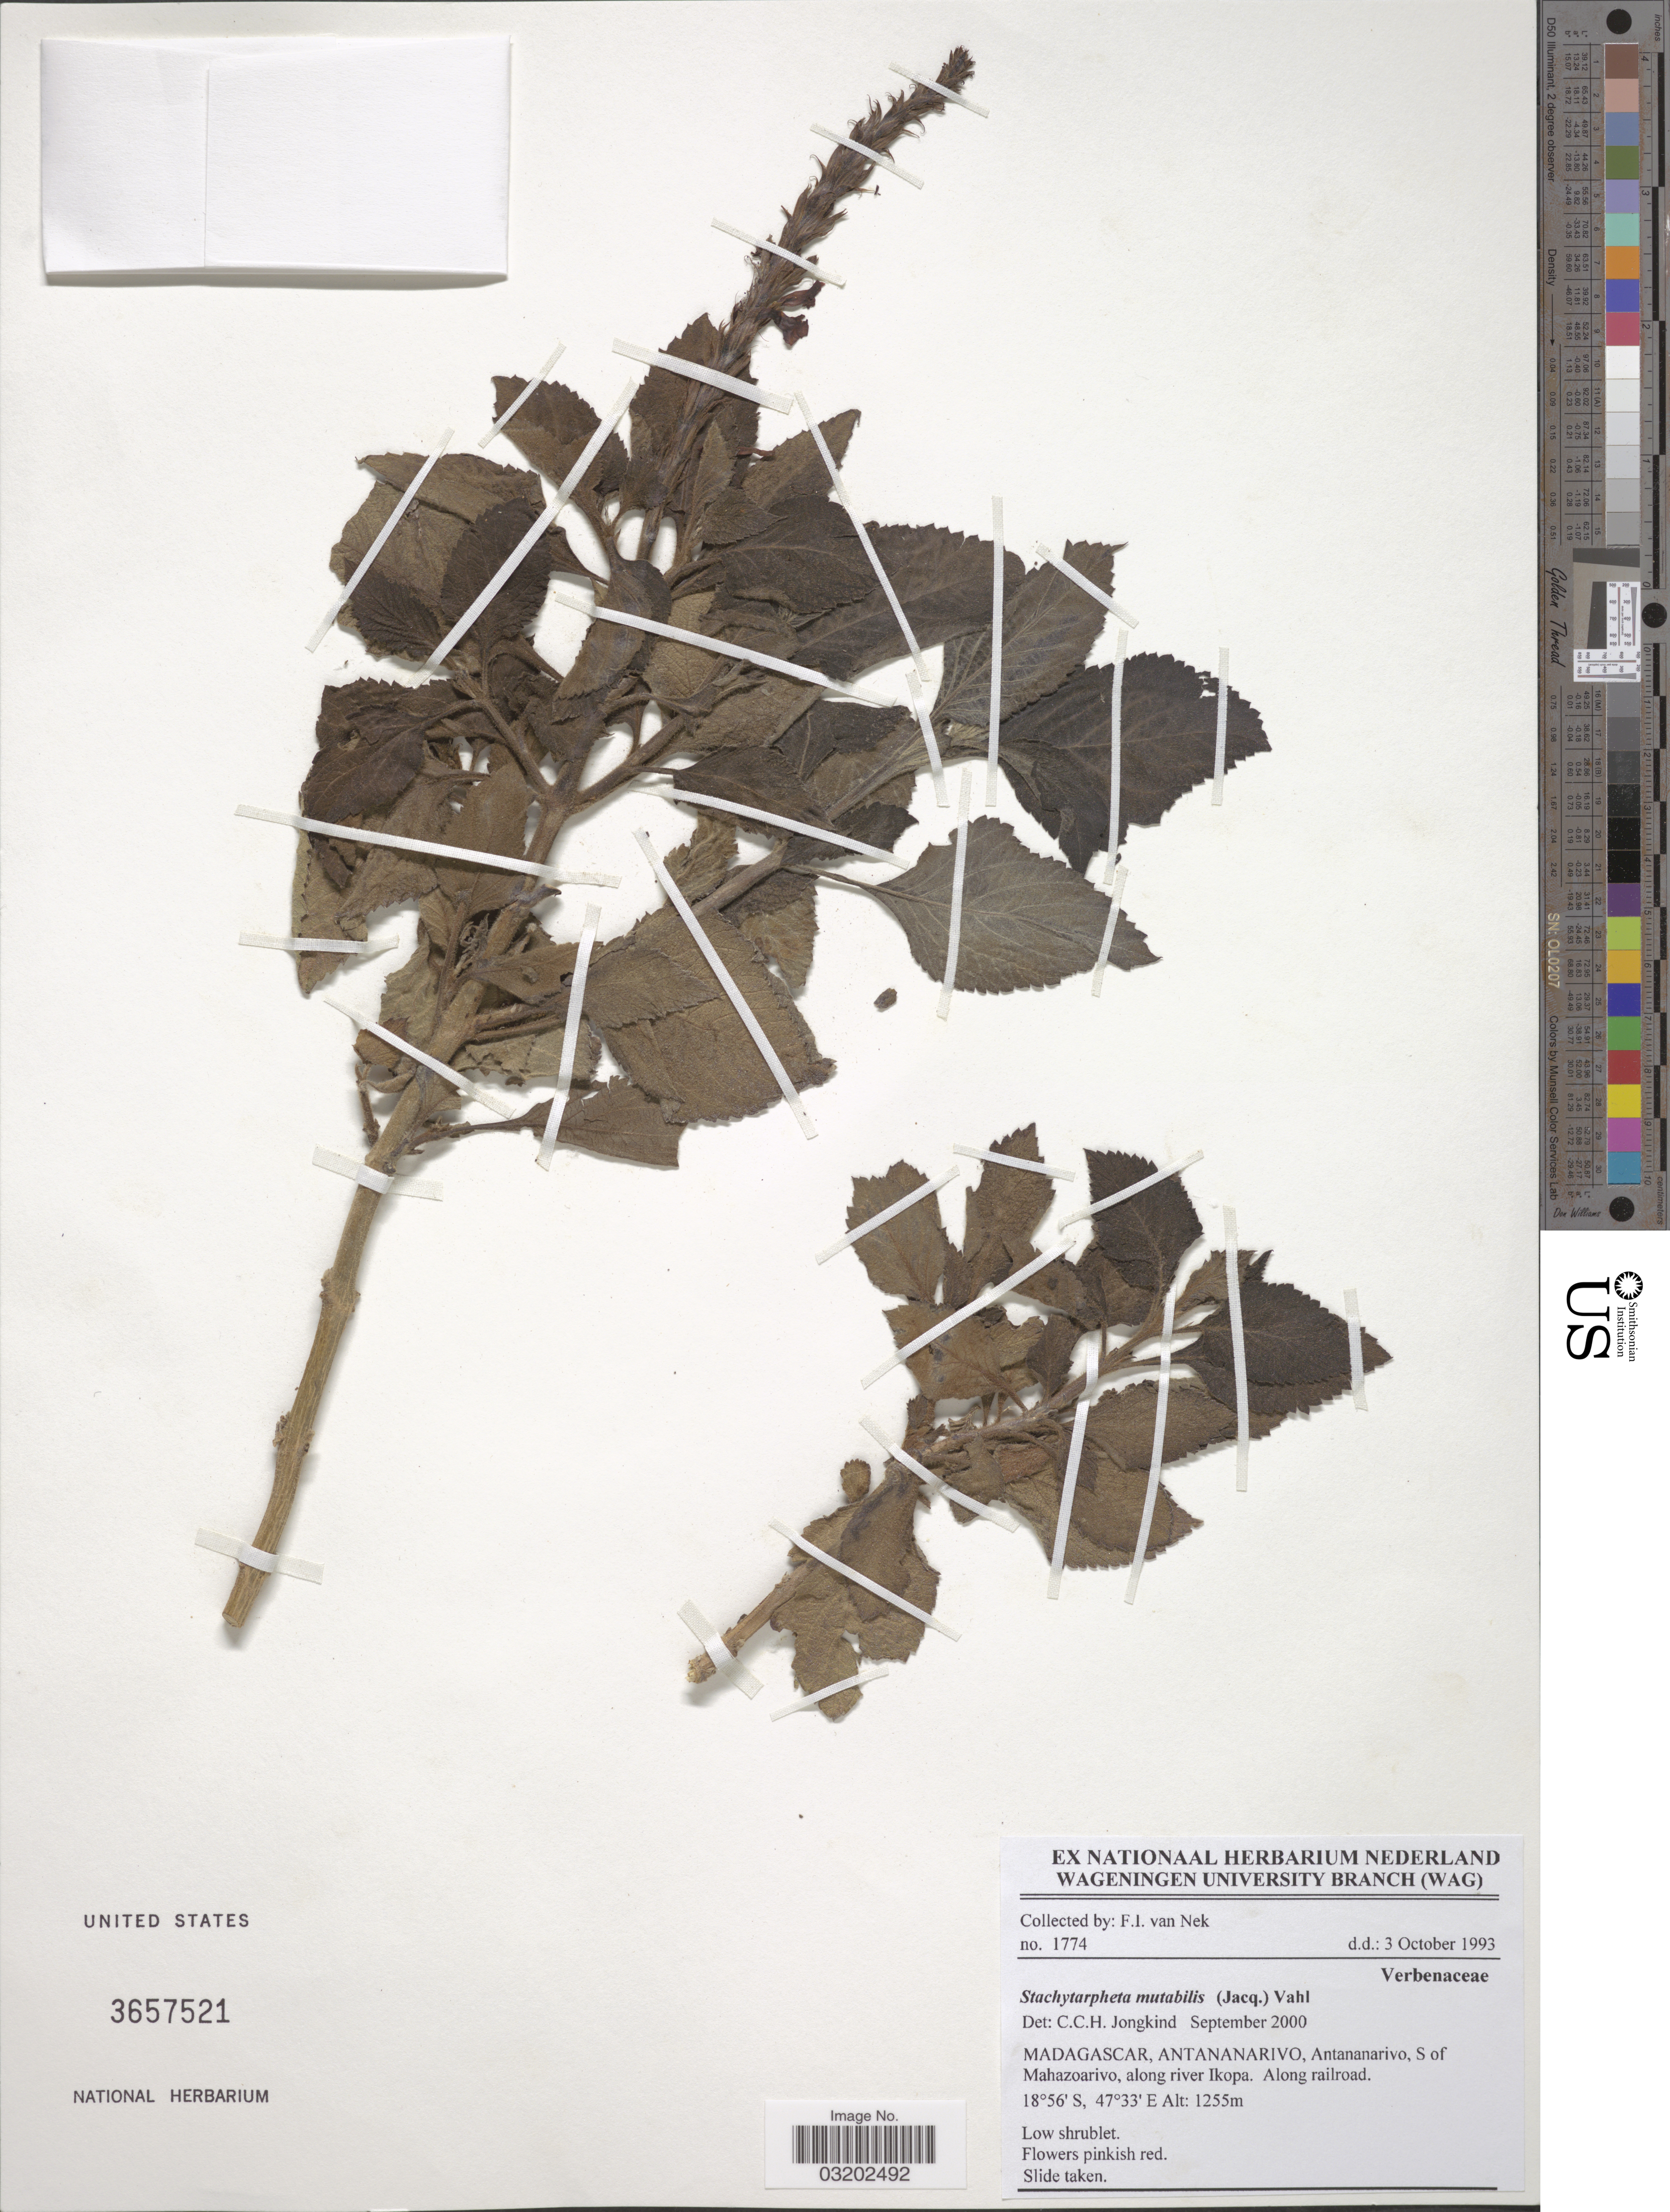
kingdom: Plantae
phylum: Tracheophyta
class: Magnoliopsida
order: Lamiales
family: Verbenaceae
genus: Stachytarpheta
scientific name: Stachytarpheta mutabilis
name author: (Jacq.) Vahl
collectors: F. van Nek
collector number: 1774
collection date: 1993-10-03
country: Madagascar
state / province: Analamanga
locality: Antananarivo, S of Mahazoarivo, along river Ikopa.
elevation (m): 1255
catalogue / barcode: US 3657521